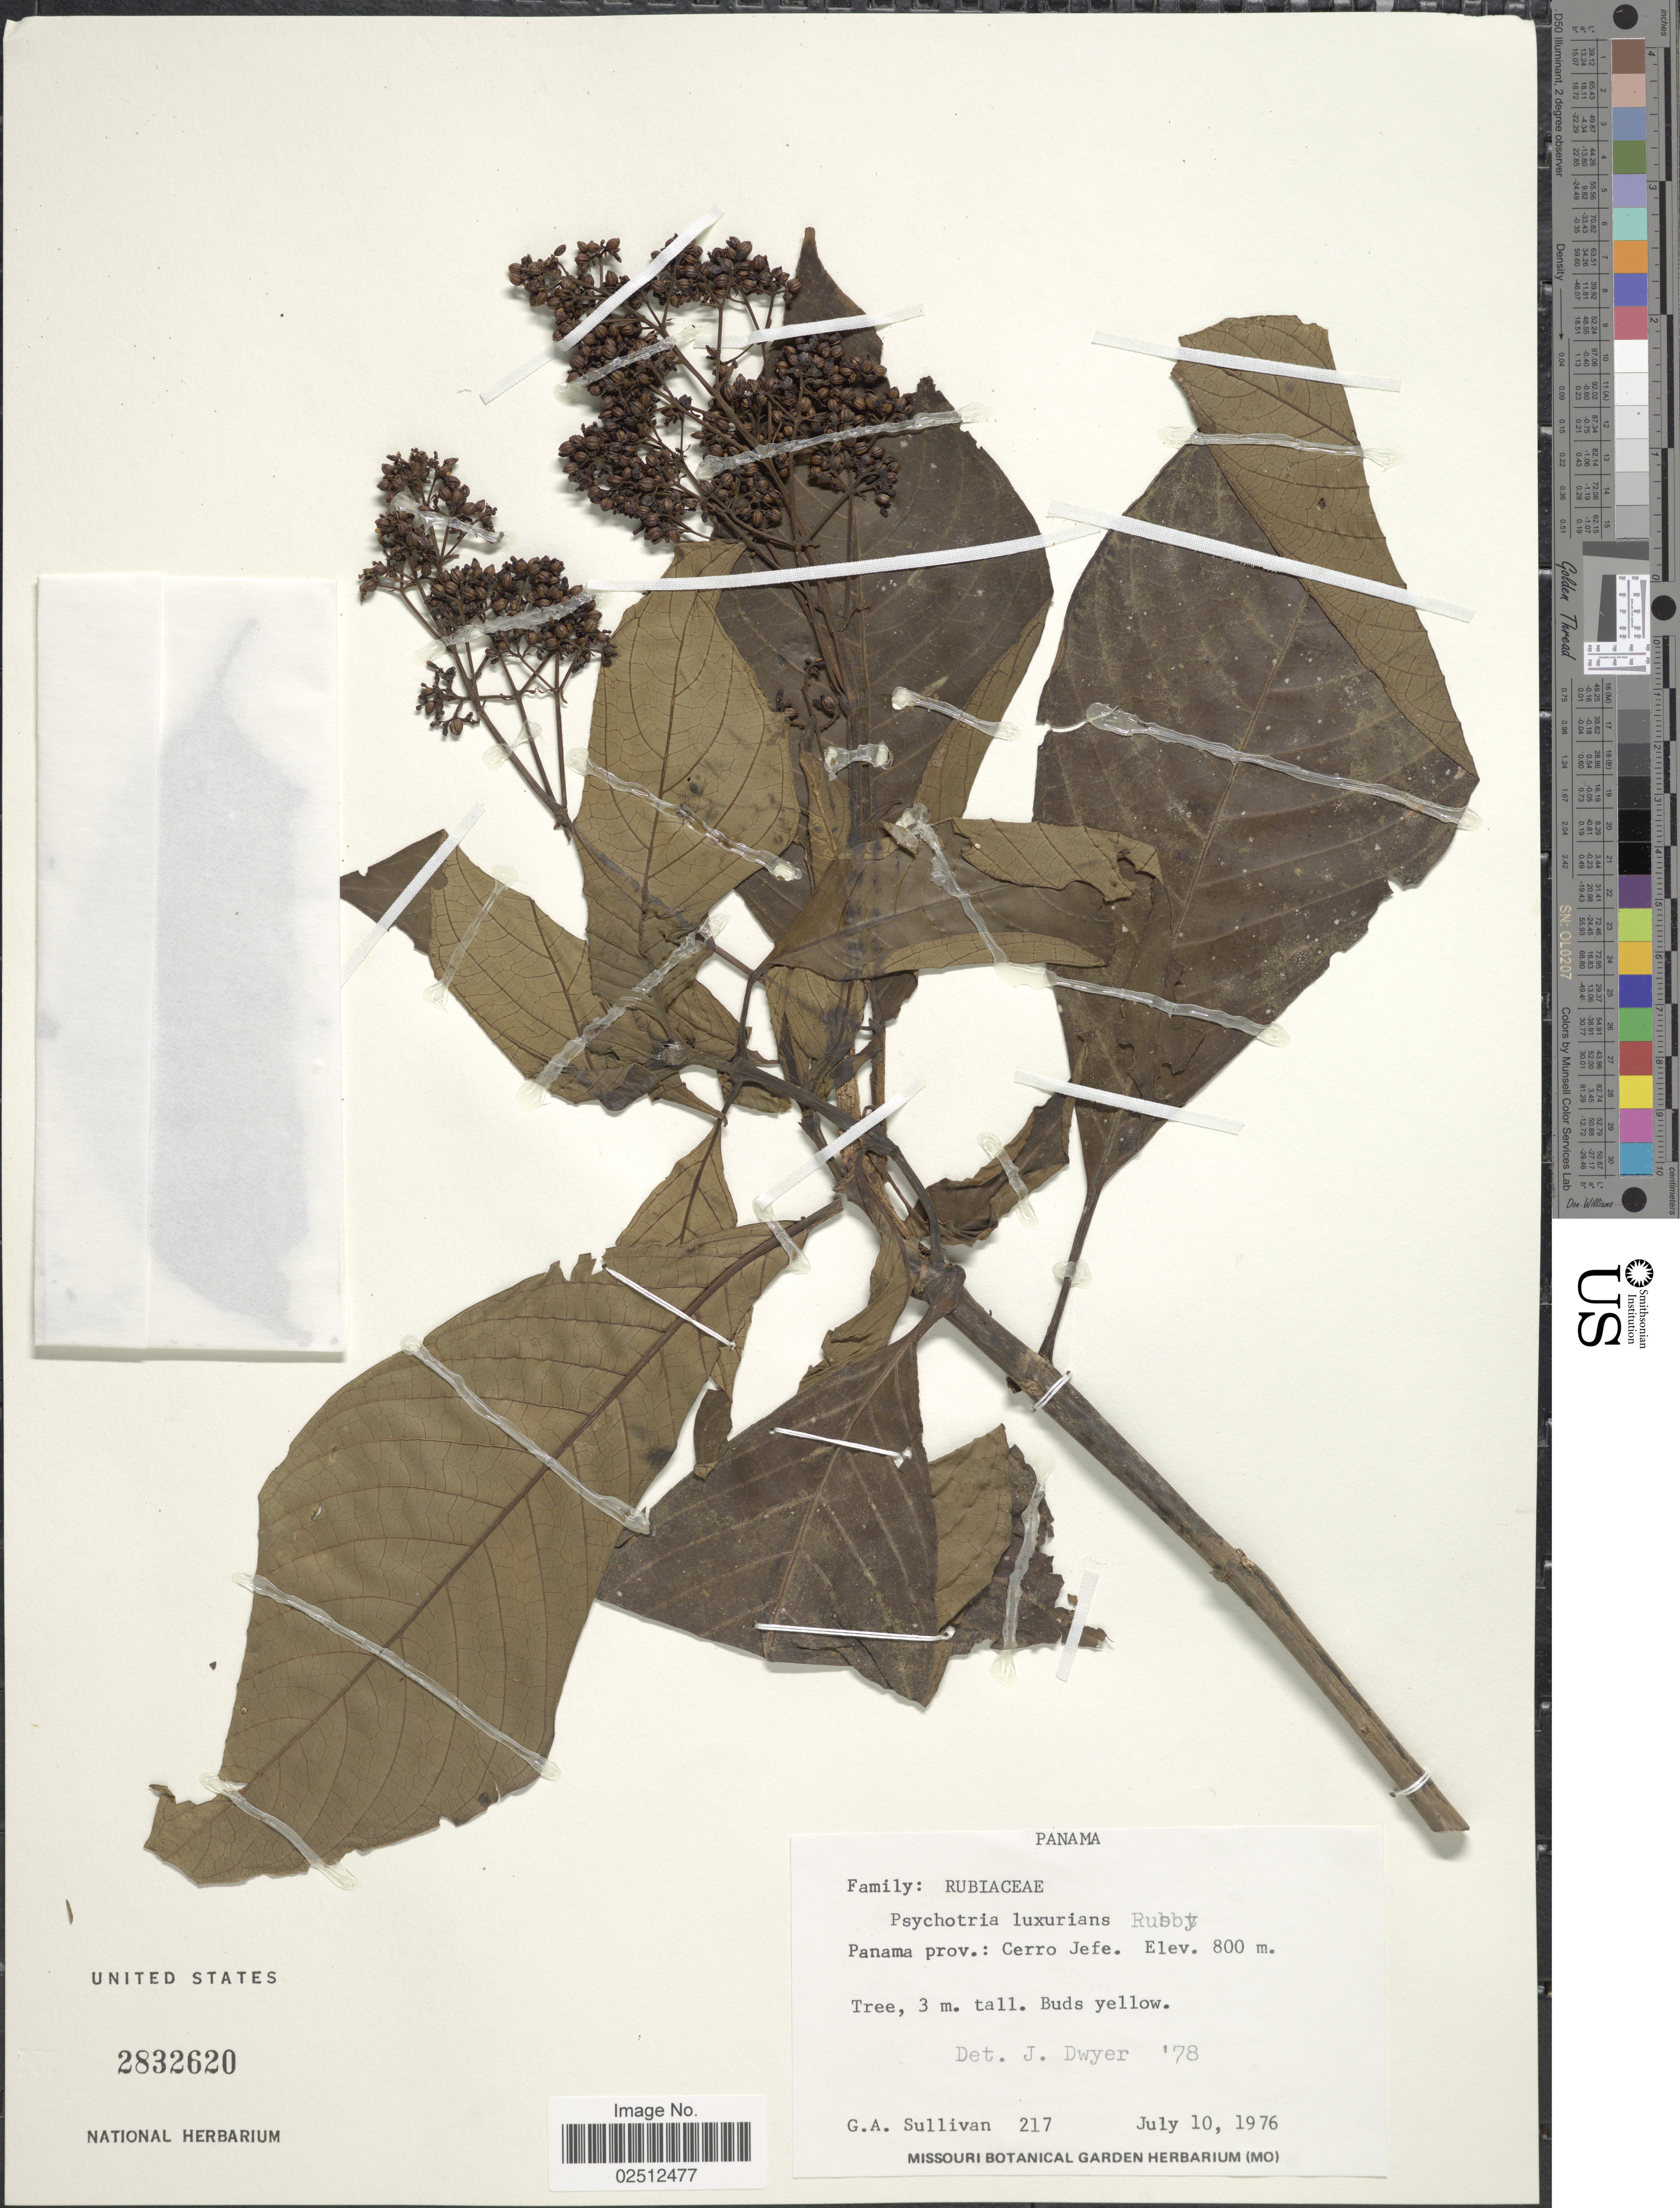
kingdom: Plantae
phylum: Tracheophyta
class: Magnoliopsida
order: Gentianales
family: Rubiaceae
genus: Psychotria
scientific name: Psychotria luxurians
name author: Rusby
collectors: G. Sullivan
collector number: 217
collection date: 1976-07-10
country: Panama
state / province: Panamá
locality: Cerro Jefe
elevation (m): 800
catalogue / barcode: US 2832620